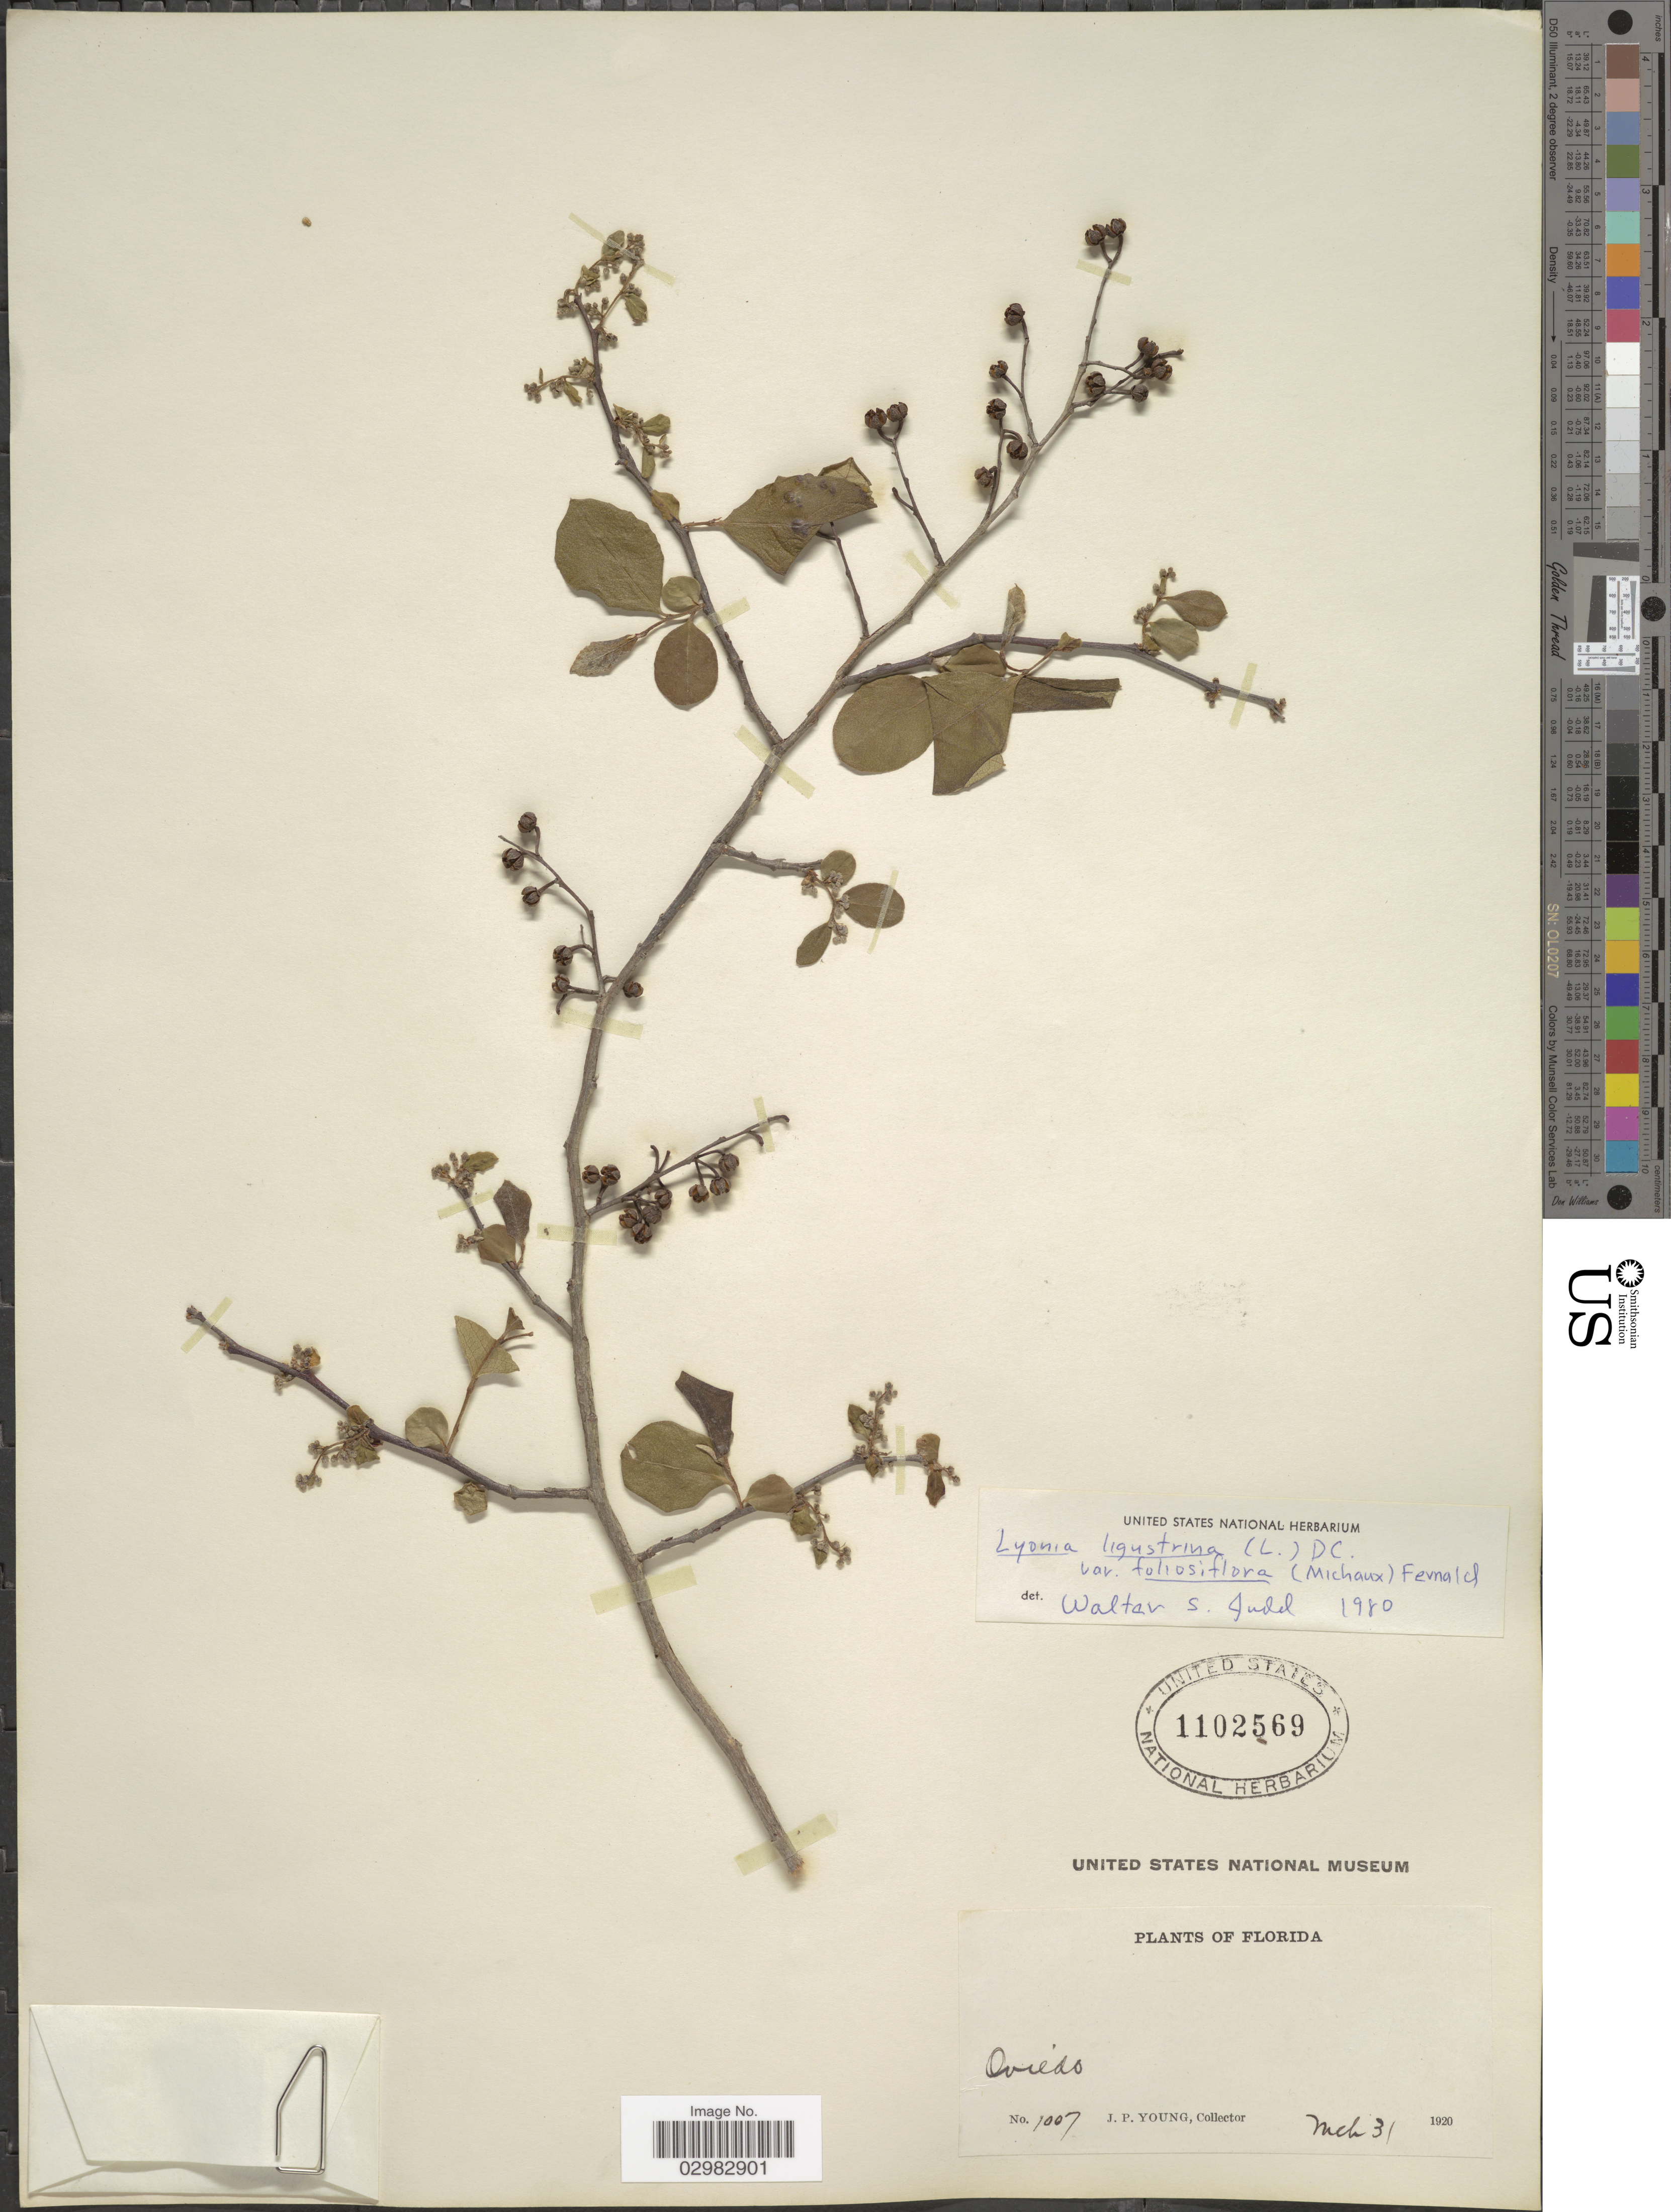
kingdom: Plantae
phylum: Tracheophyta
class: Magnoliopsida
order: Ericales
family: Ericaceae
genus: Lyonia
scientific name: Lyonia ligustrina var. foliosiflora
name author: (Michx.) Fernald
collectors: J. P. Young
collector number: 1007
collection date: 1920-03-31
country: United States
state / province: Florida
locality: Oviedo.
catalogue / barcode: US 1102569